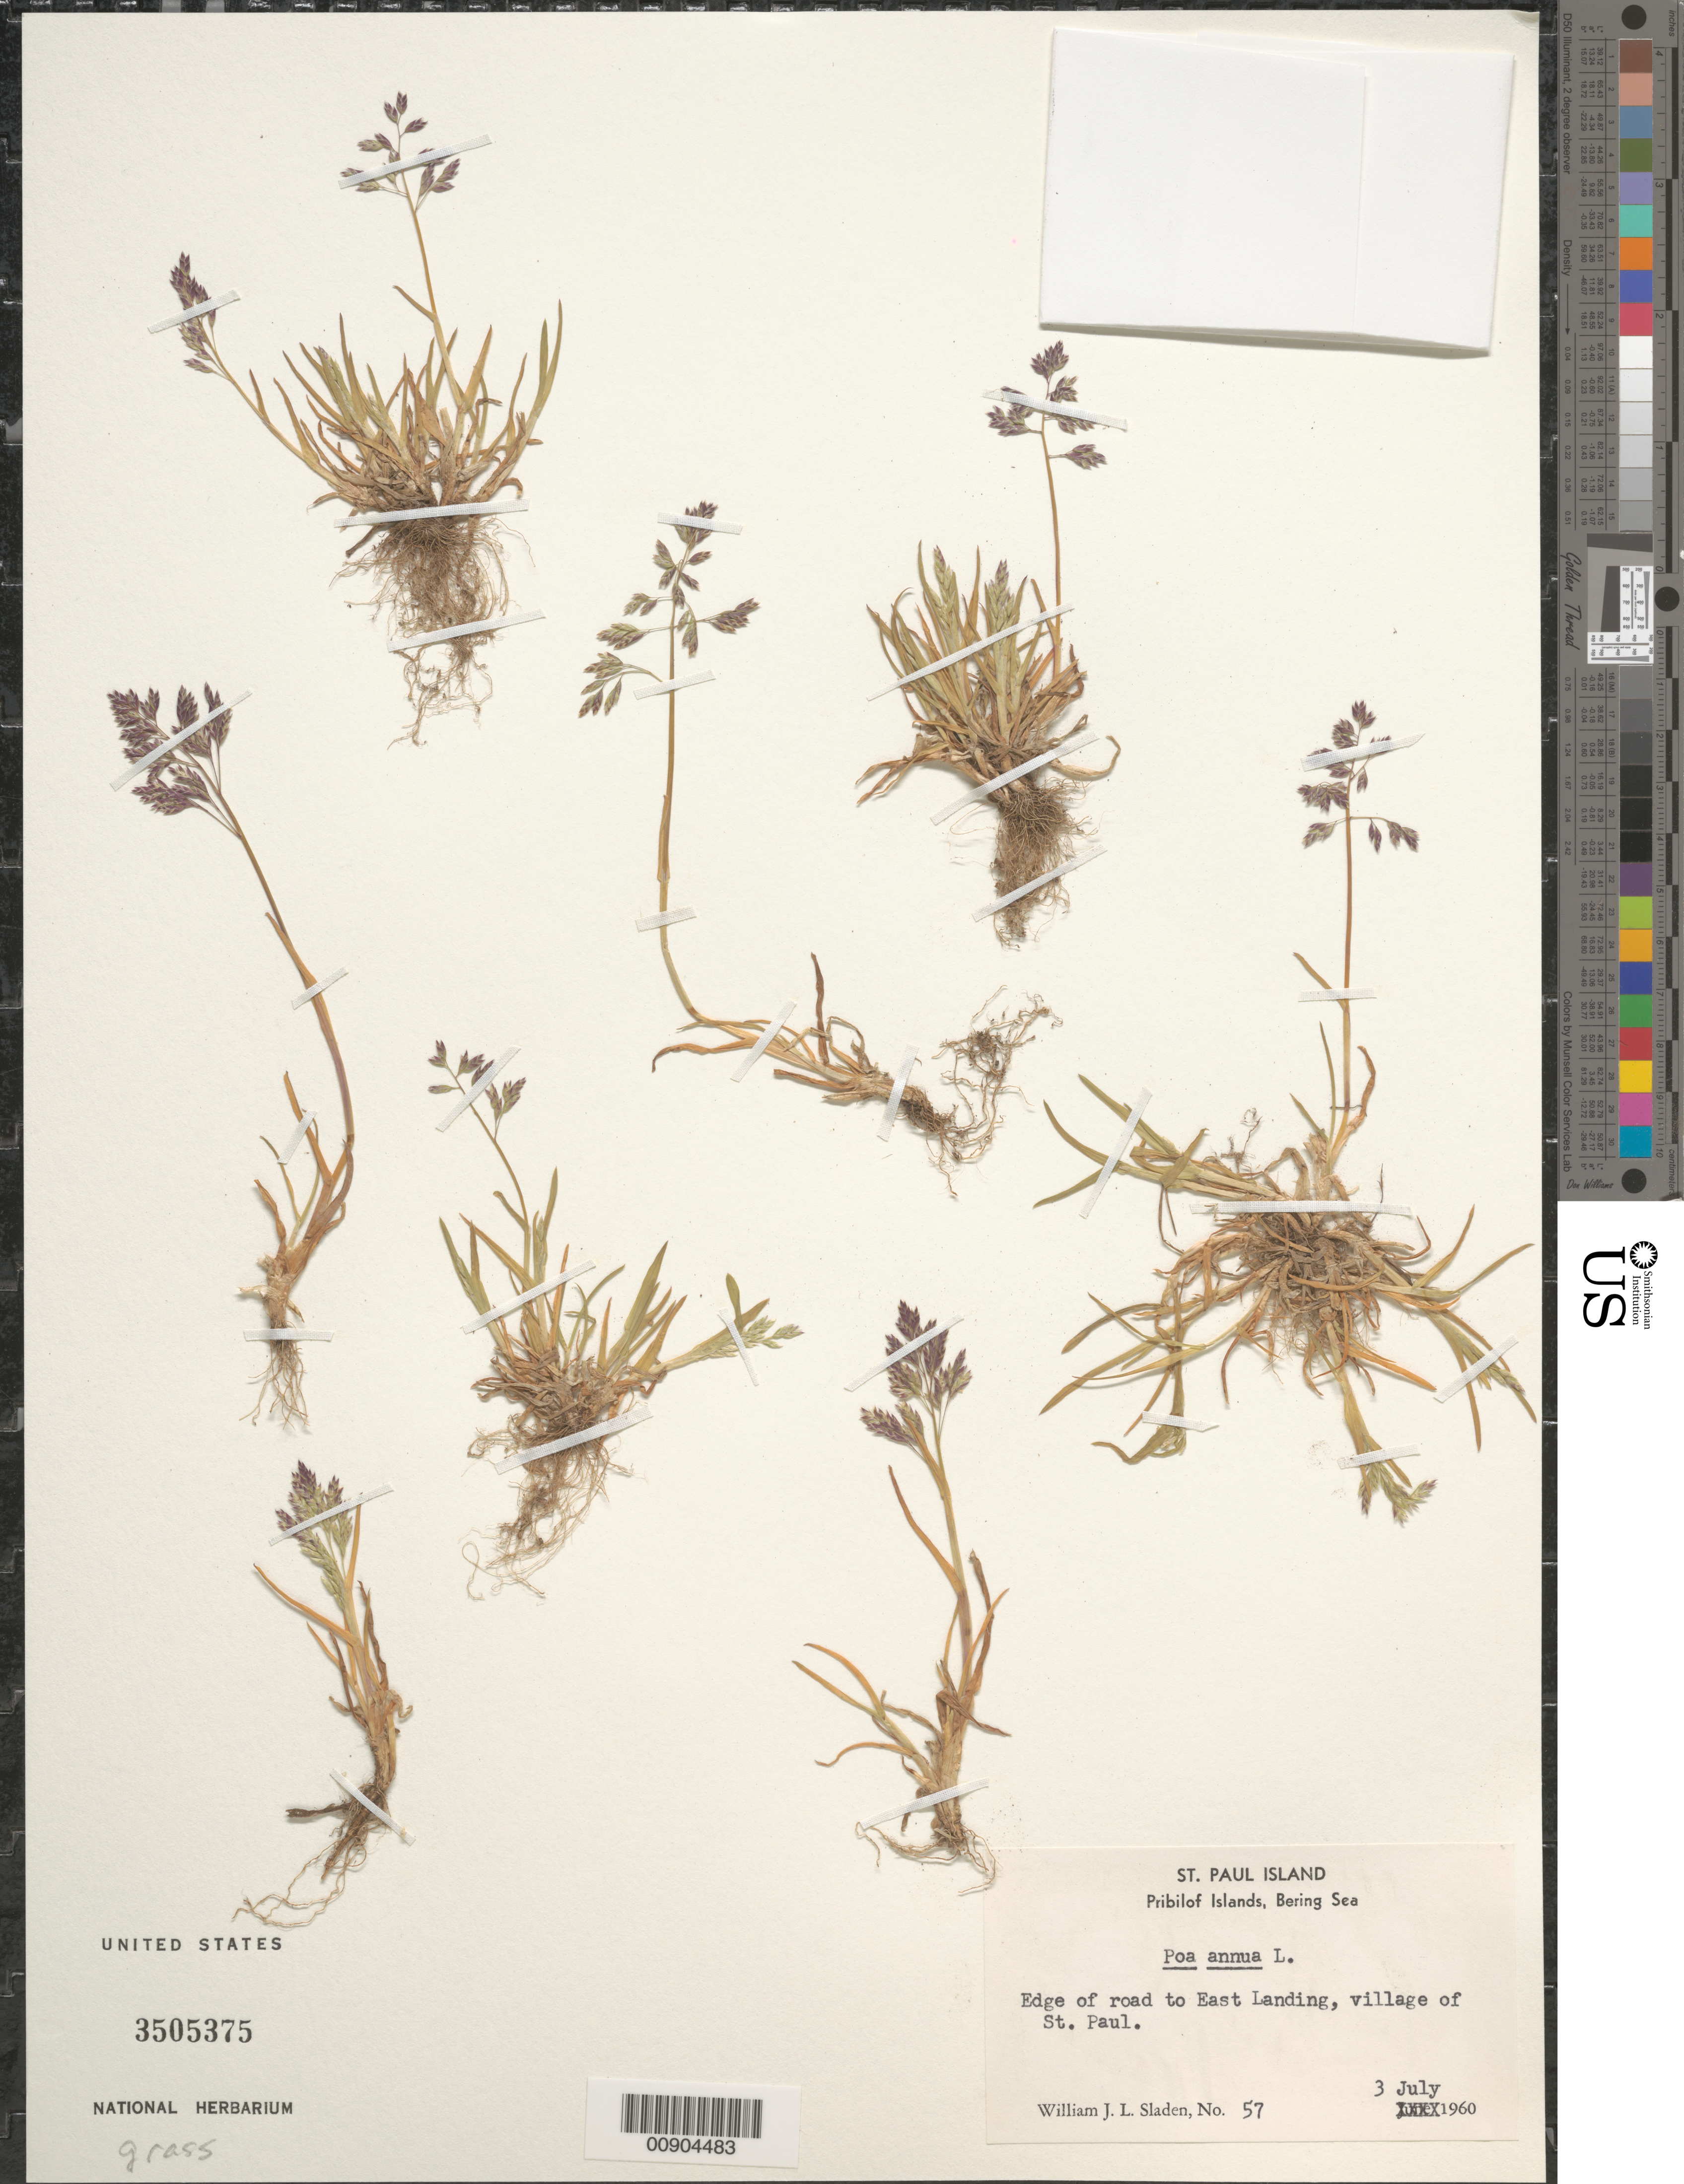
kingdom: Plantae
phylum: Tracheophyta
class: Liliopsida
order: Poales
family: Poaceae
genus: Poa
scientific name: Poa annua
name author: L.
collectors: W. Sladen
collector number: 57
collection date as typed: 03 Jul 1960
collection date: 1960-07-03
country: United States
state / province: Alaska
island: St. Paul Island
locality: Edge of road to East Landing. Village of St. Paul., Bering Sea, Pribilof Islands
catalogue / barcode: US 3505375